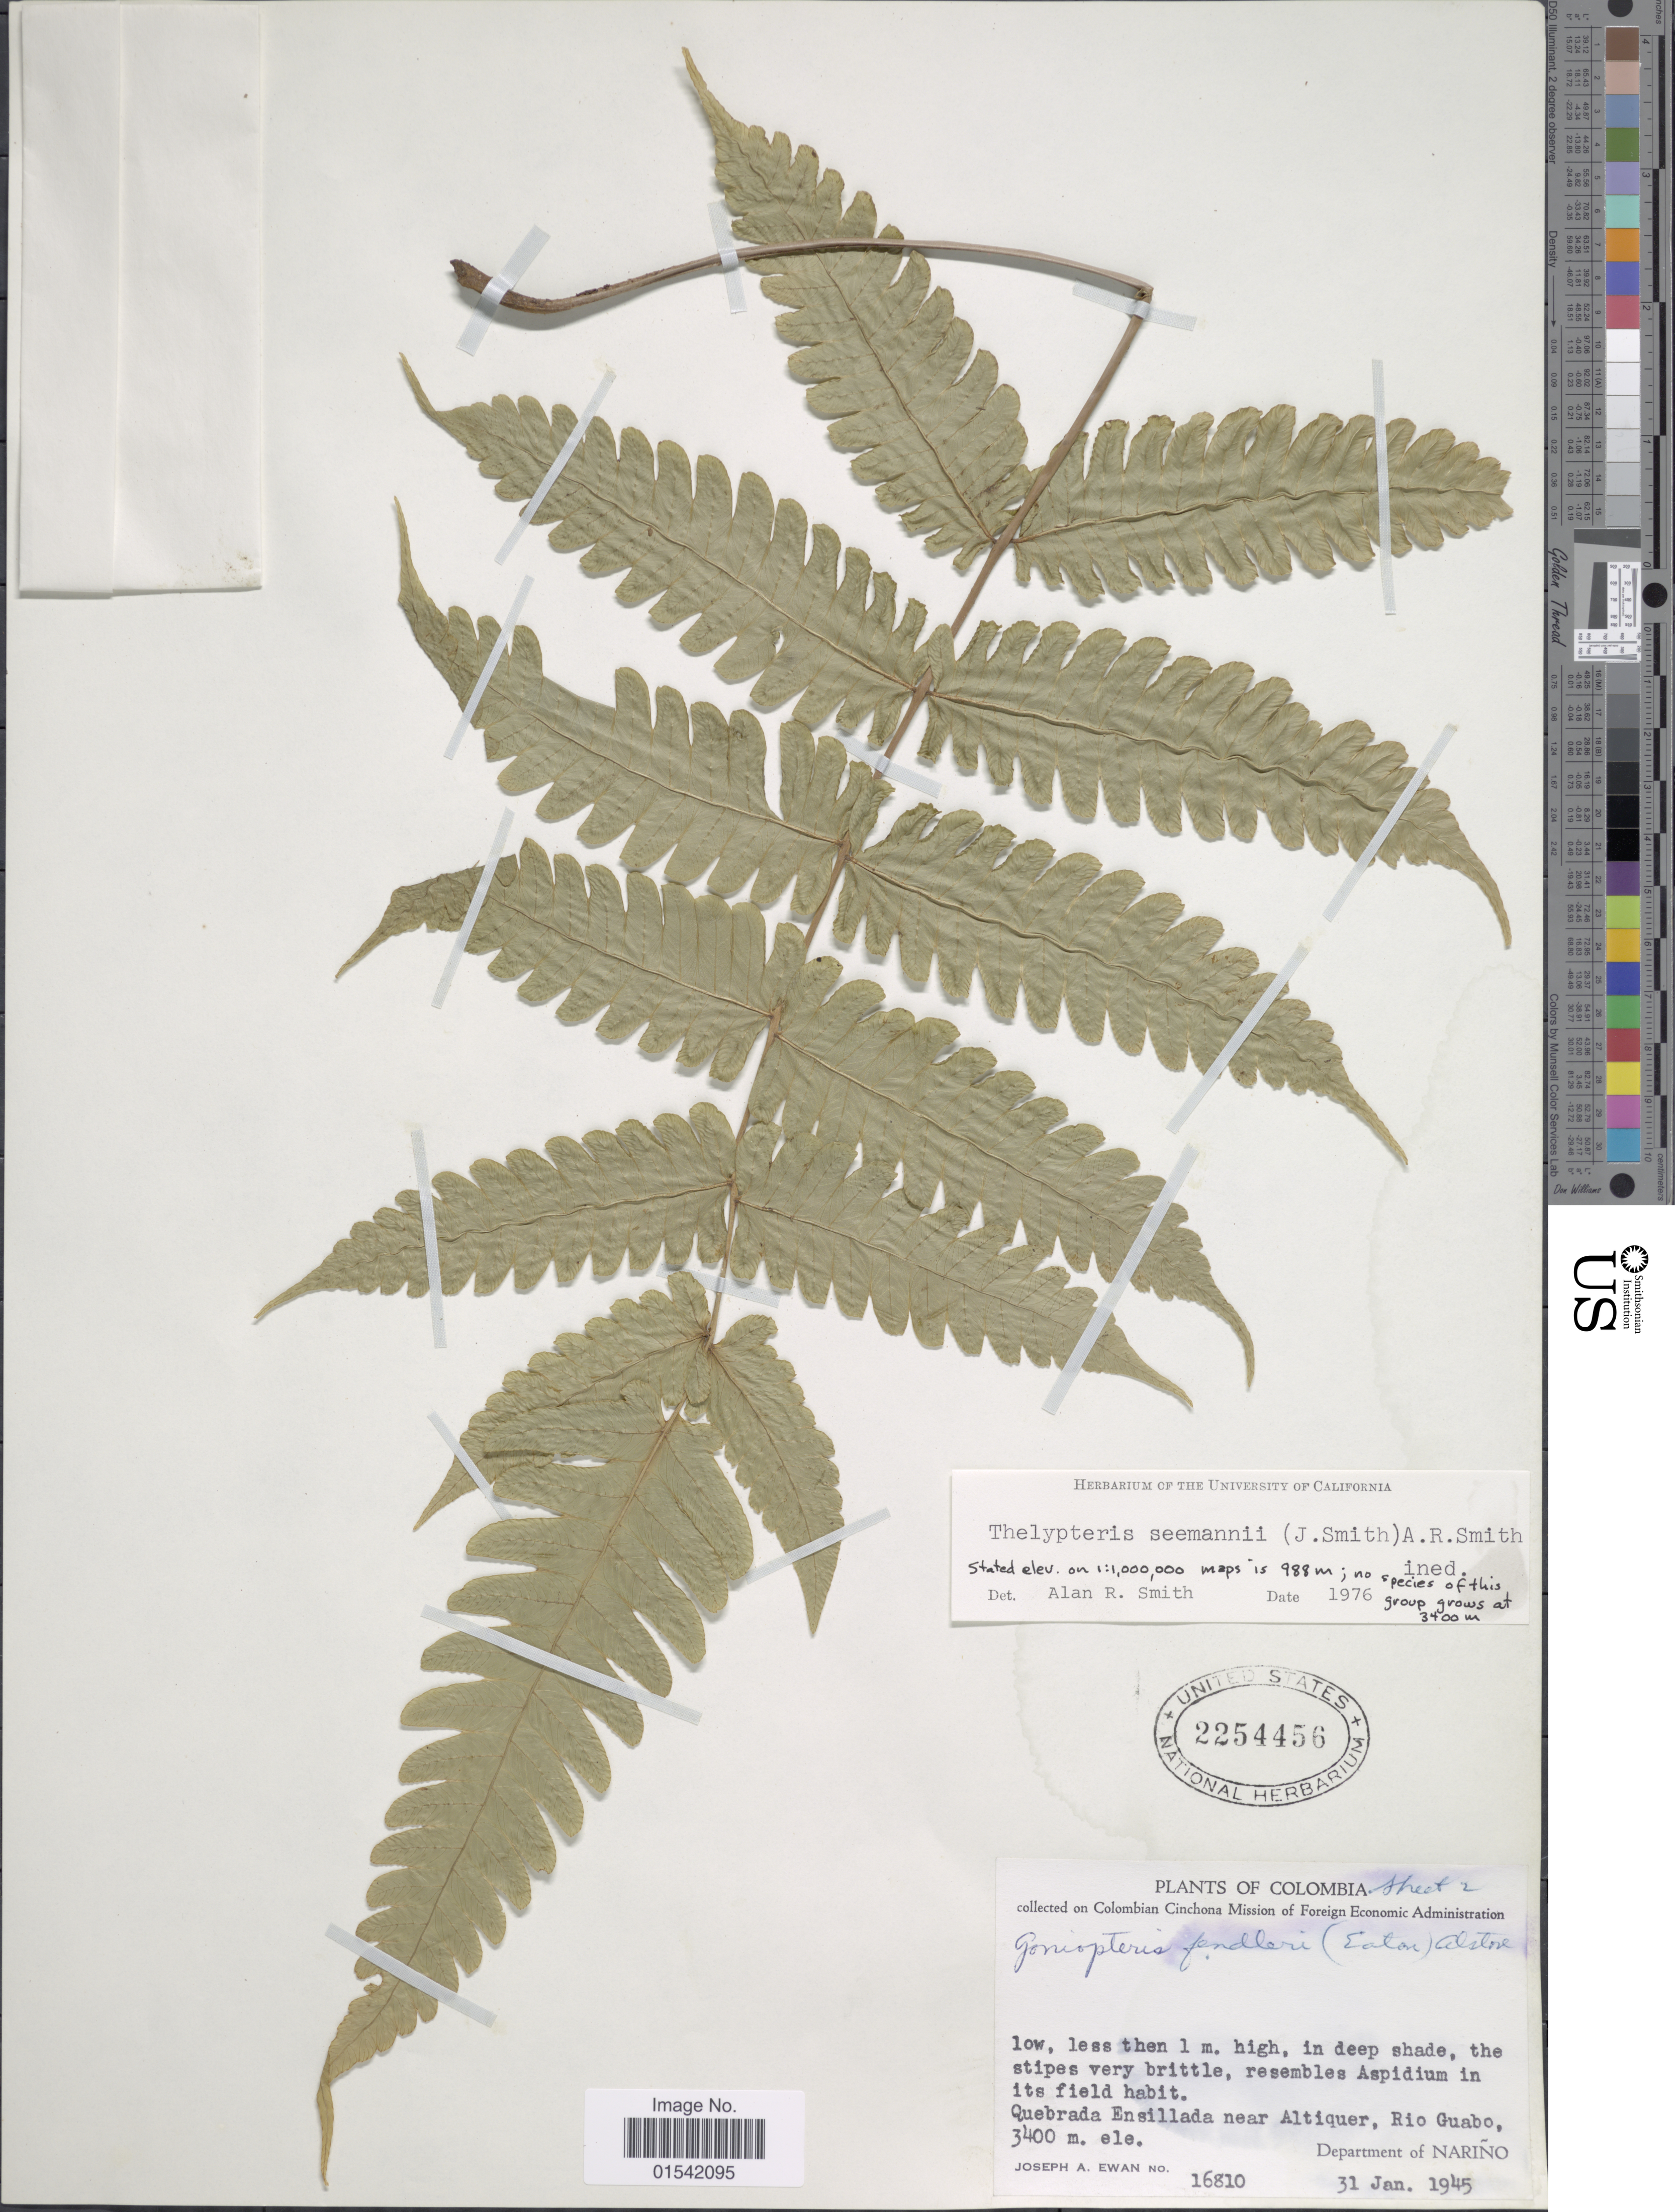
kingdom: Plantae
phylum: Tracheophyta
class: Polypodiopsida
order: Polypodiales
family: Thelypteridaceae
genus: Steiropteris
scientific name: Steiropteris seemannii (J. Sm.) comb. nov., ined. 2015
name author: (J. Sm.)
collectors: J. A. Ewan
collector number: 16810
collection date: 1945-01-31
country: Colombia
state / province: Nariño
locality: Quebrada Ensillada near Altiquer, Rio Guabo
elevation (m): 3400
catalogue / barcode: US 2254456